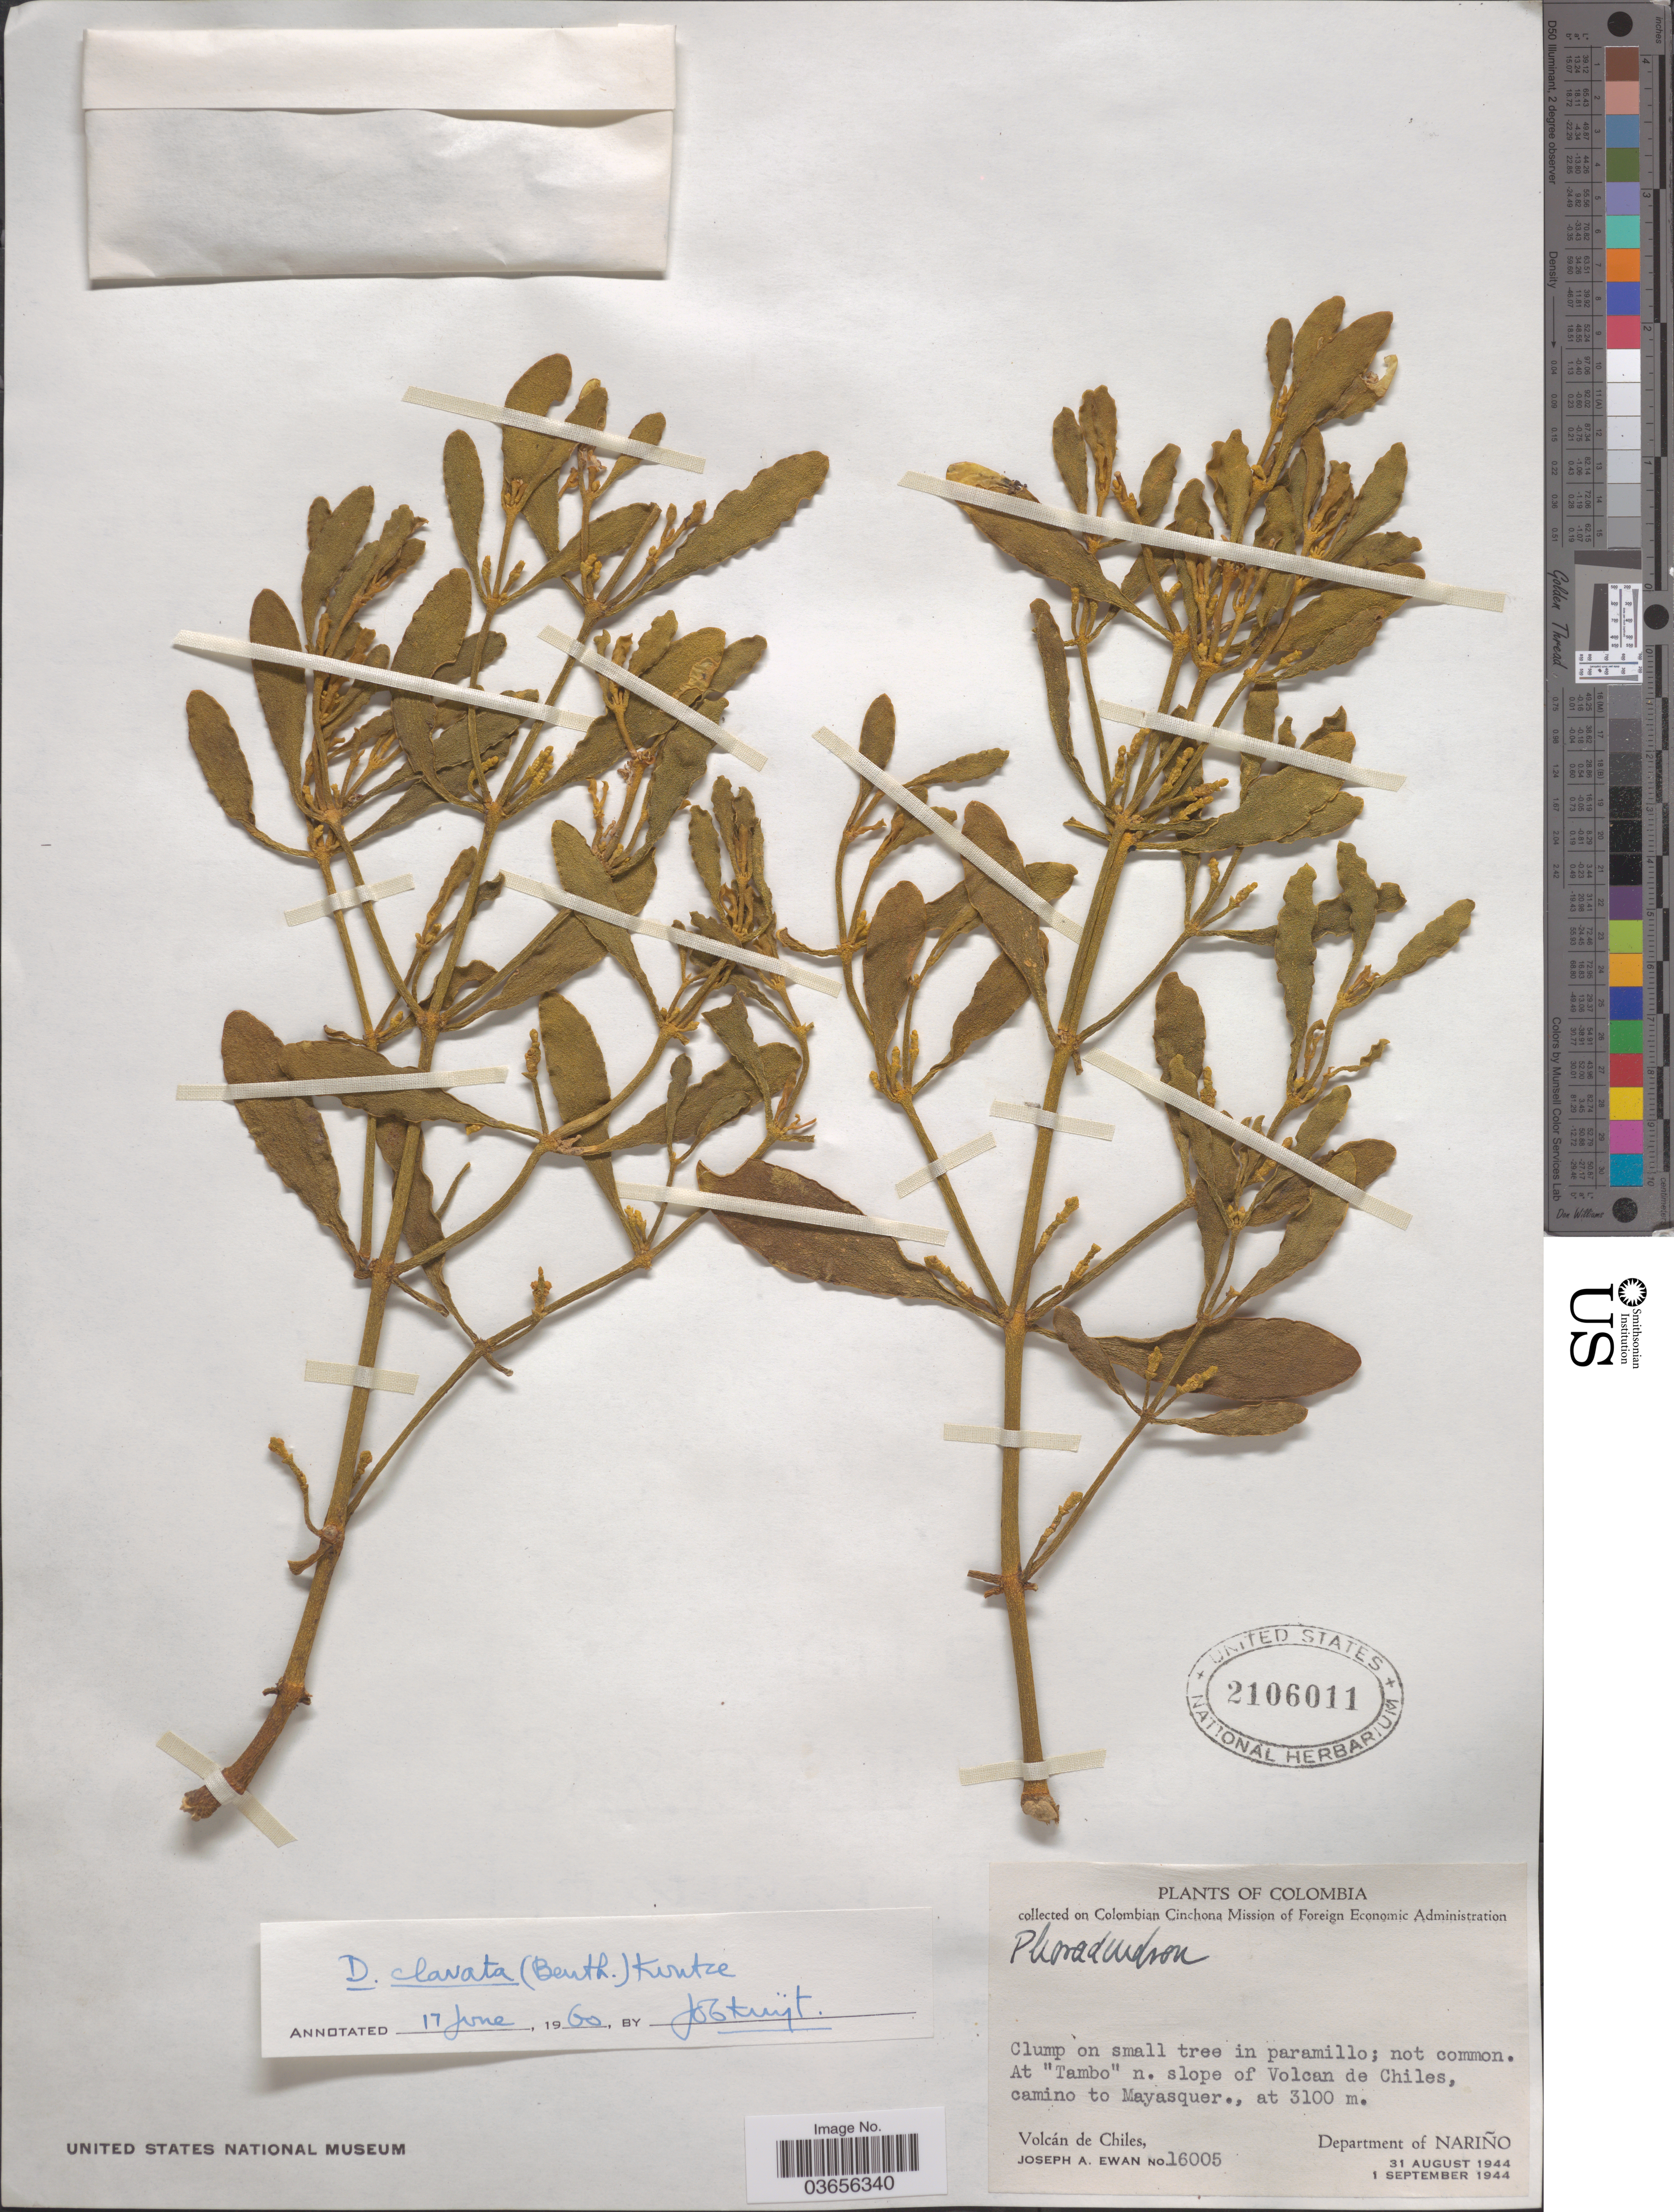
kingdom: Plantae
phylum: Tracheophyta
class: Magnoliopsida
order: Santalales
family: Viscaceae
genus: Dendrophthora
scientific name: Dendrophthora clavata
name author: (Benth.) Urb.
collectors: J. A. Ewan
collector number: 16005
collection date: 1944-08-31/1944-09-01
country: Colombia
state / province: Nariño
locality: At "Tambo" n. slope of Volcan de Chiles, camino to Mayasquer. Volcán de Chiles. Department of Nariño.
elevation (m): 3100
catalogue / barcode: US 2106011